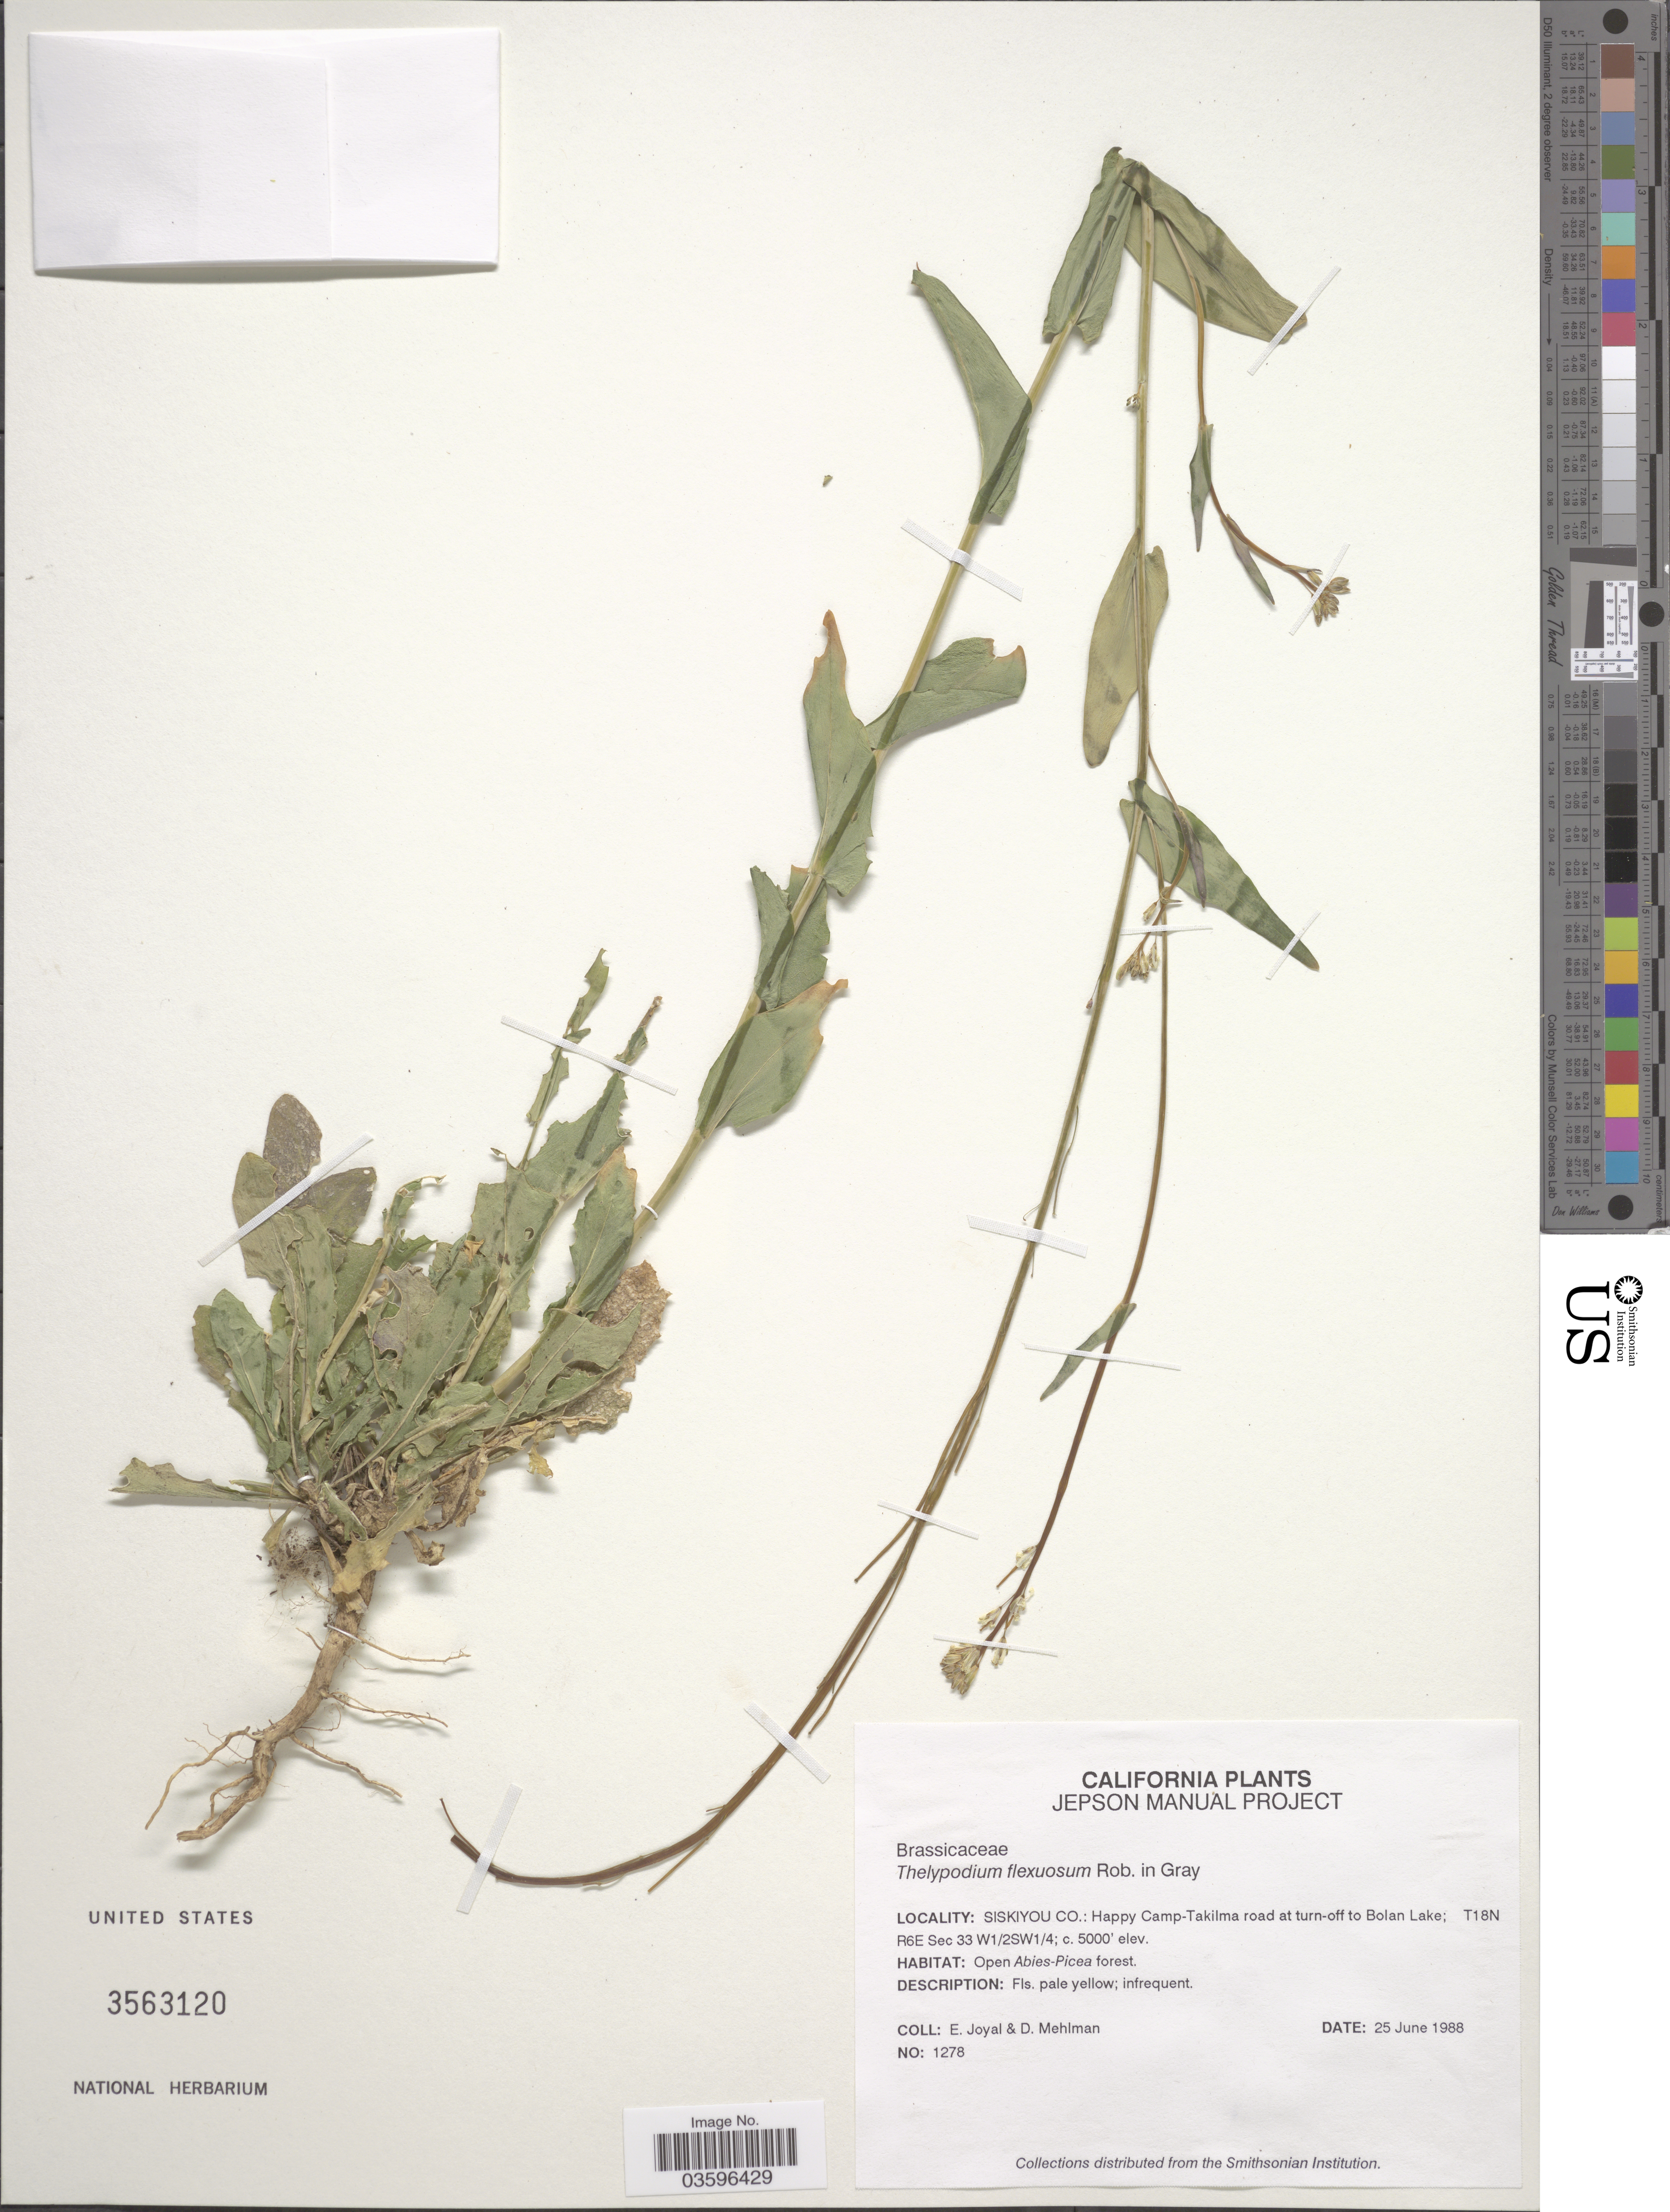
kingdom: Plantae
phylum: Tracheophyta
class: Magnoliopsida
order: Brassicales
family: Brassicaceae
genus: Thelypodium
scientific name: Thelypodium flexuosum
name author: B.L. Rob.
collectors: E. Joyal & D. Mehlman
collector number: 1278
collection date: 1988-06-25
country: United States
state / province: California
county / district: Siskiyou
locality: Siskiyou Co.: Happy Camp-Takilma road at turn-off to Bolan Lake; T18N R6E Sec 33 W1/2SW1/4.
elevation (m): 1524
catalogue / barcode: US 3563120